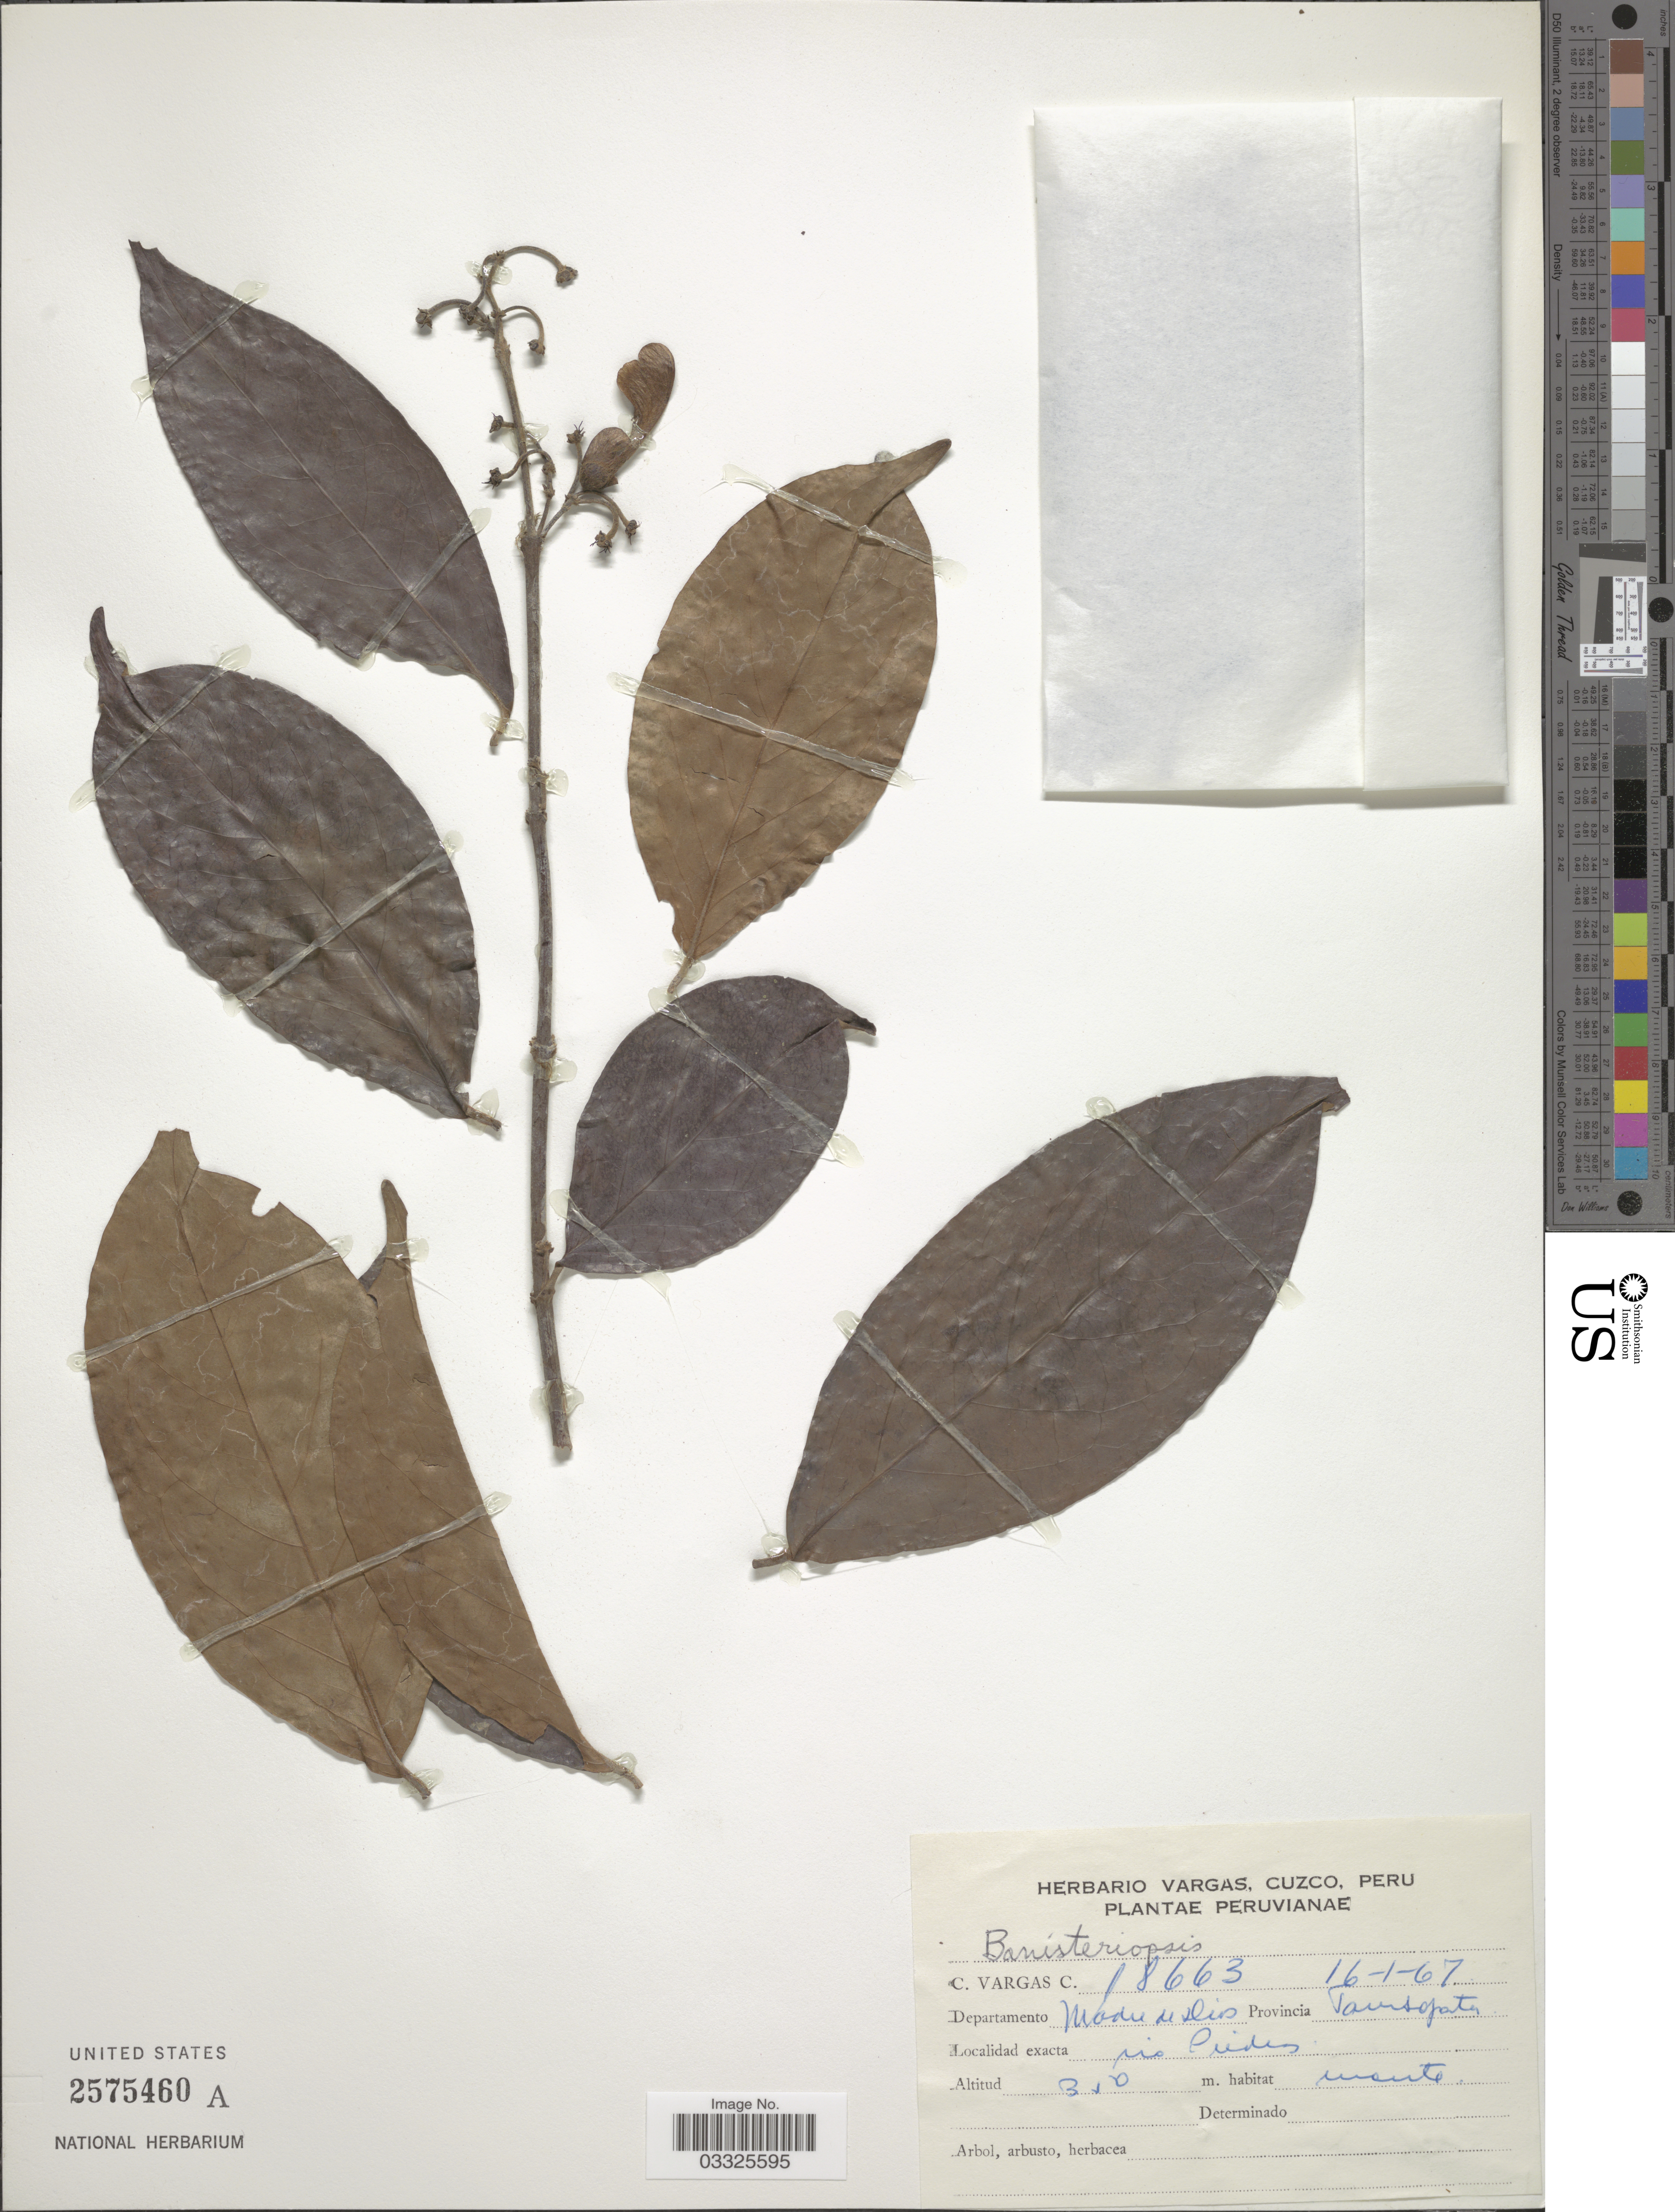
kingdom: Plantae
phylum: Tracheophyta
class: Magnoliopsida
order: Malpighiales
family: Malpighiaceae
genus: Banisteriopsis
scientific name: Banisteriopsis sp.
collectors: C. Vargas Calderón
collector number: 18663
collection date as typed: Transcribed d/m/y: 16/1/67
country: Peru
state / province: Madre de Dios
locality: Departamento Madre de Dios, Provincia Tambopata, Rio Piedras.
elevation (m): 350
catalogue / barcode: US 2575460A